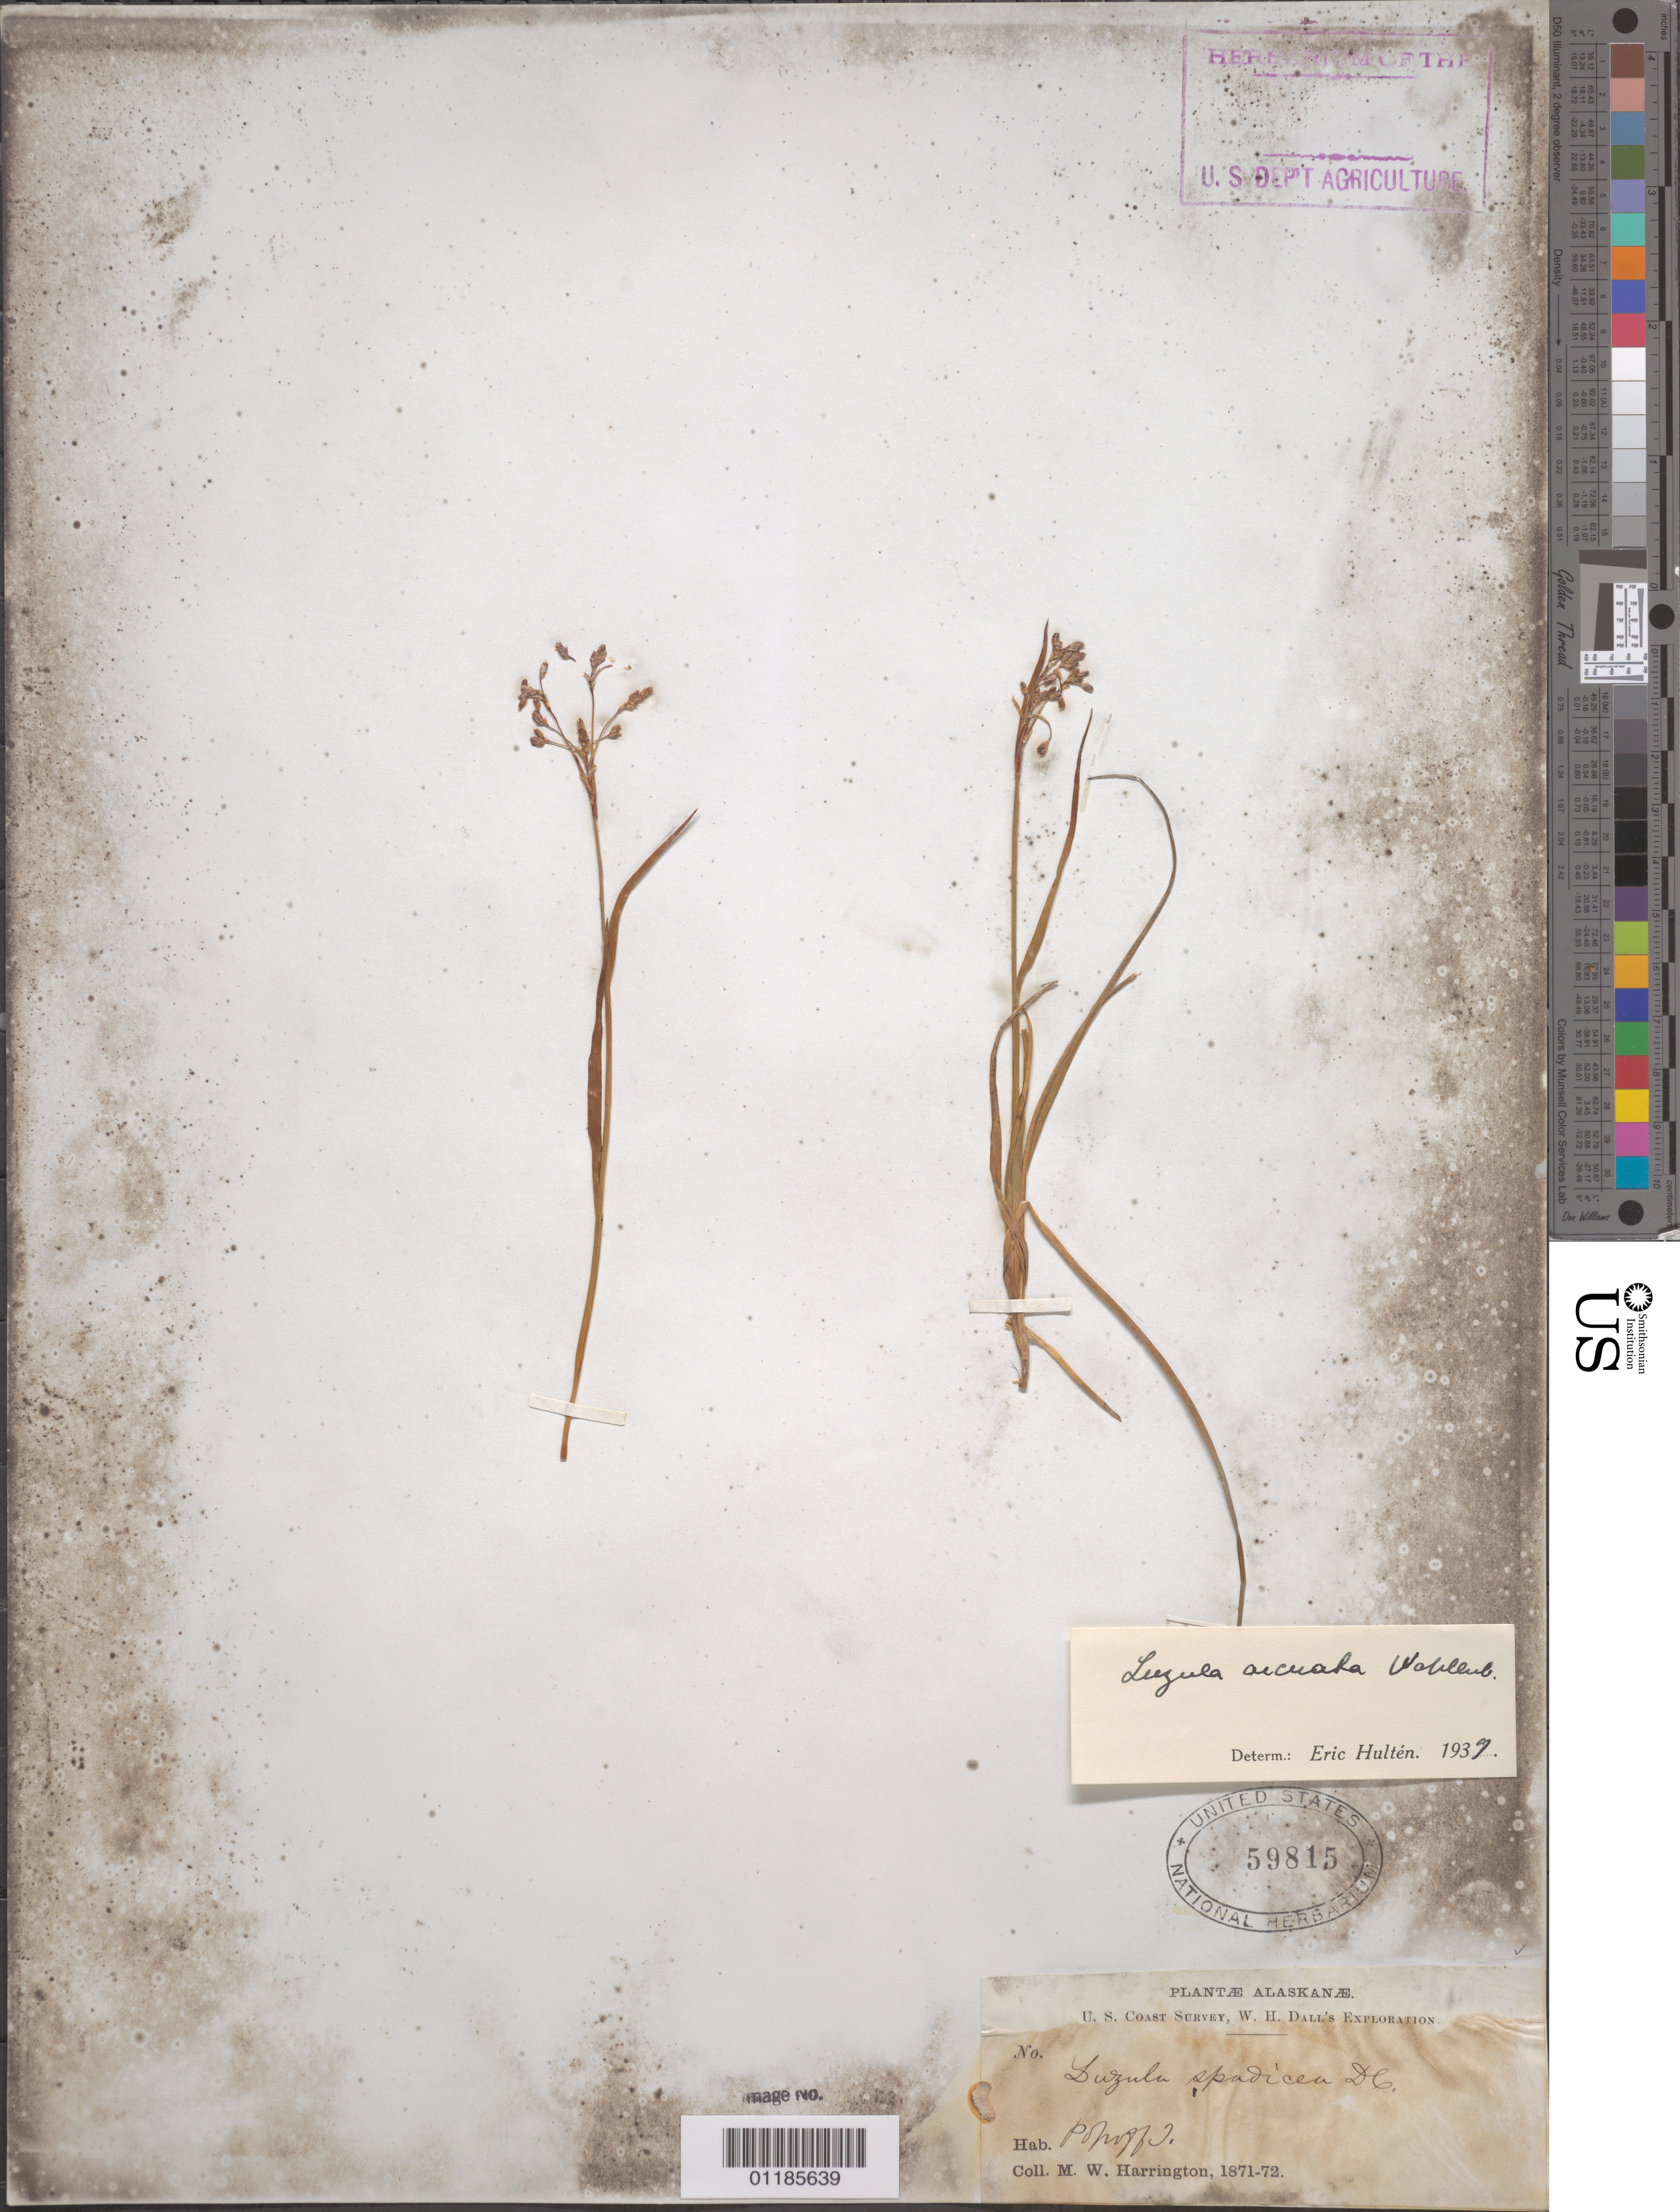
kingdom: Plantae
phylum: Tracheophyta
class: Liliopsida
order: Poales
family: Juncaceae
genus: Luzula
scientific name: Luzula arcuata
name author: (Wahlenb.) Sw.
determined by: Hultén, [O.] Eric G.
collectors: M. W. Harrington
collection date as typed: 1871 to -- --- 1872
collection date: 1871/1872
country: United States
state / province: Alaska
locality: Popof Island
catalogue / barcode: US 59815